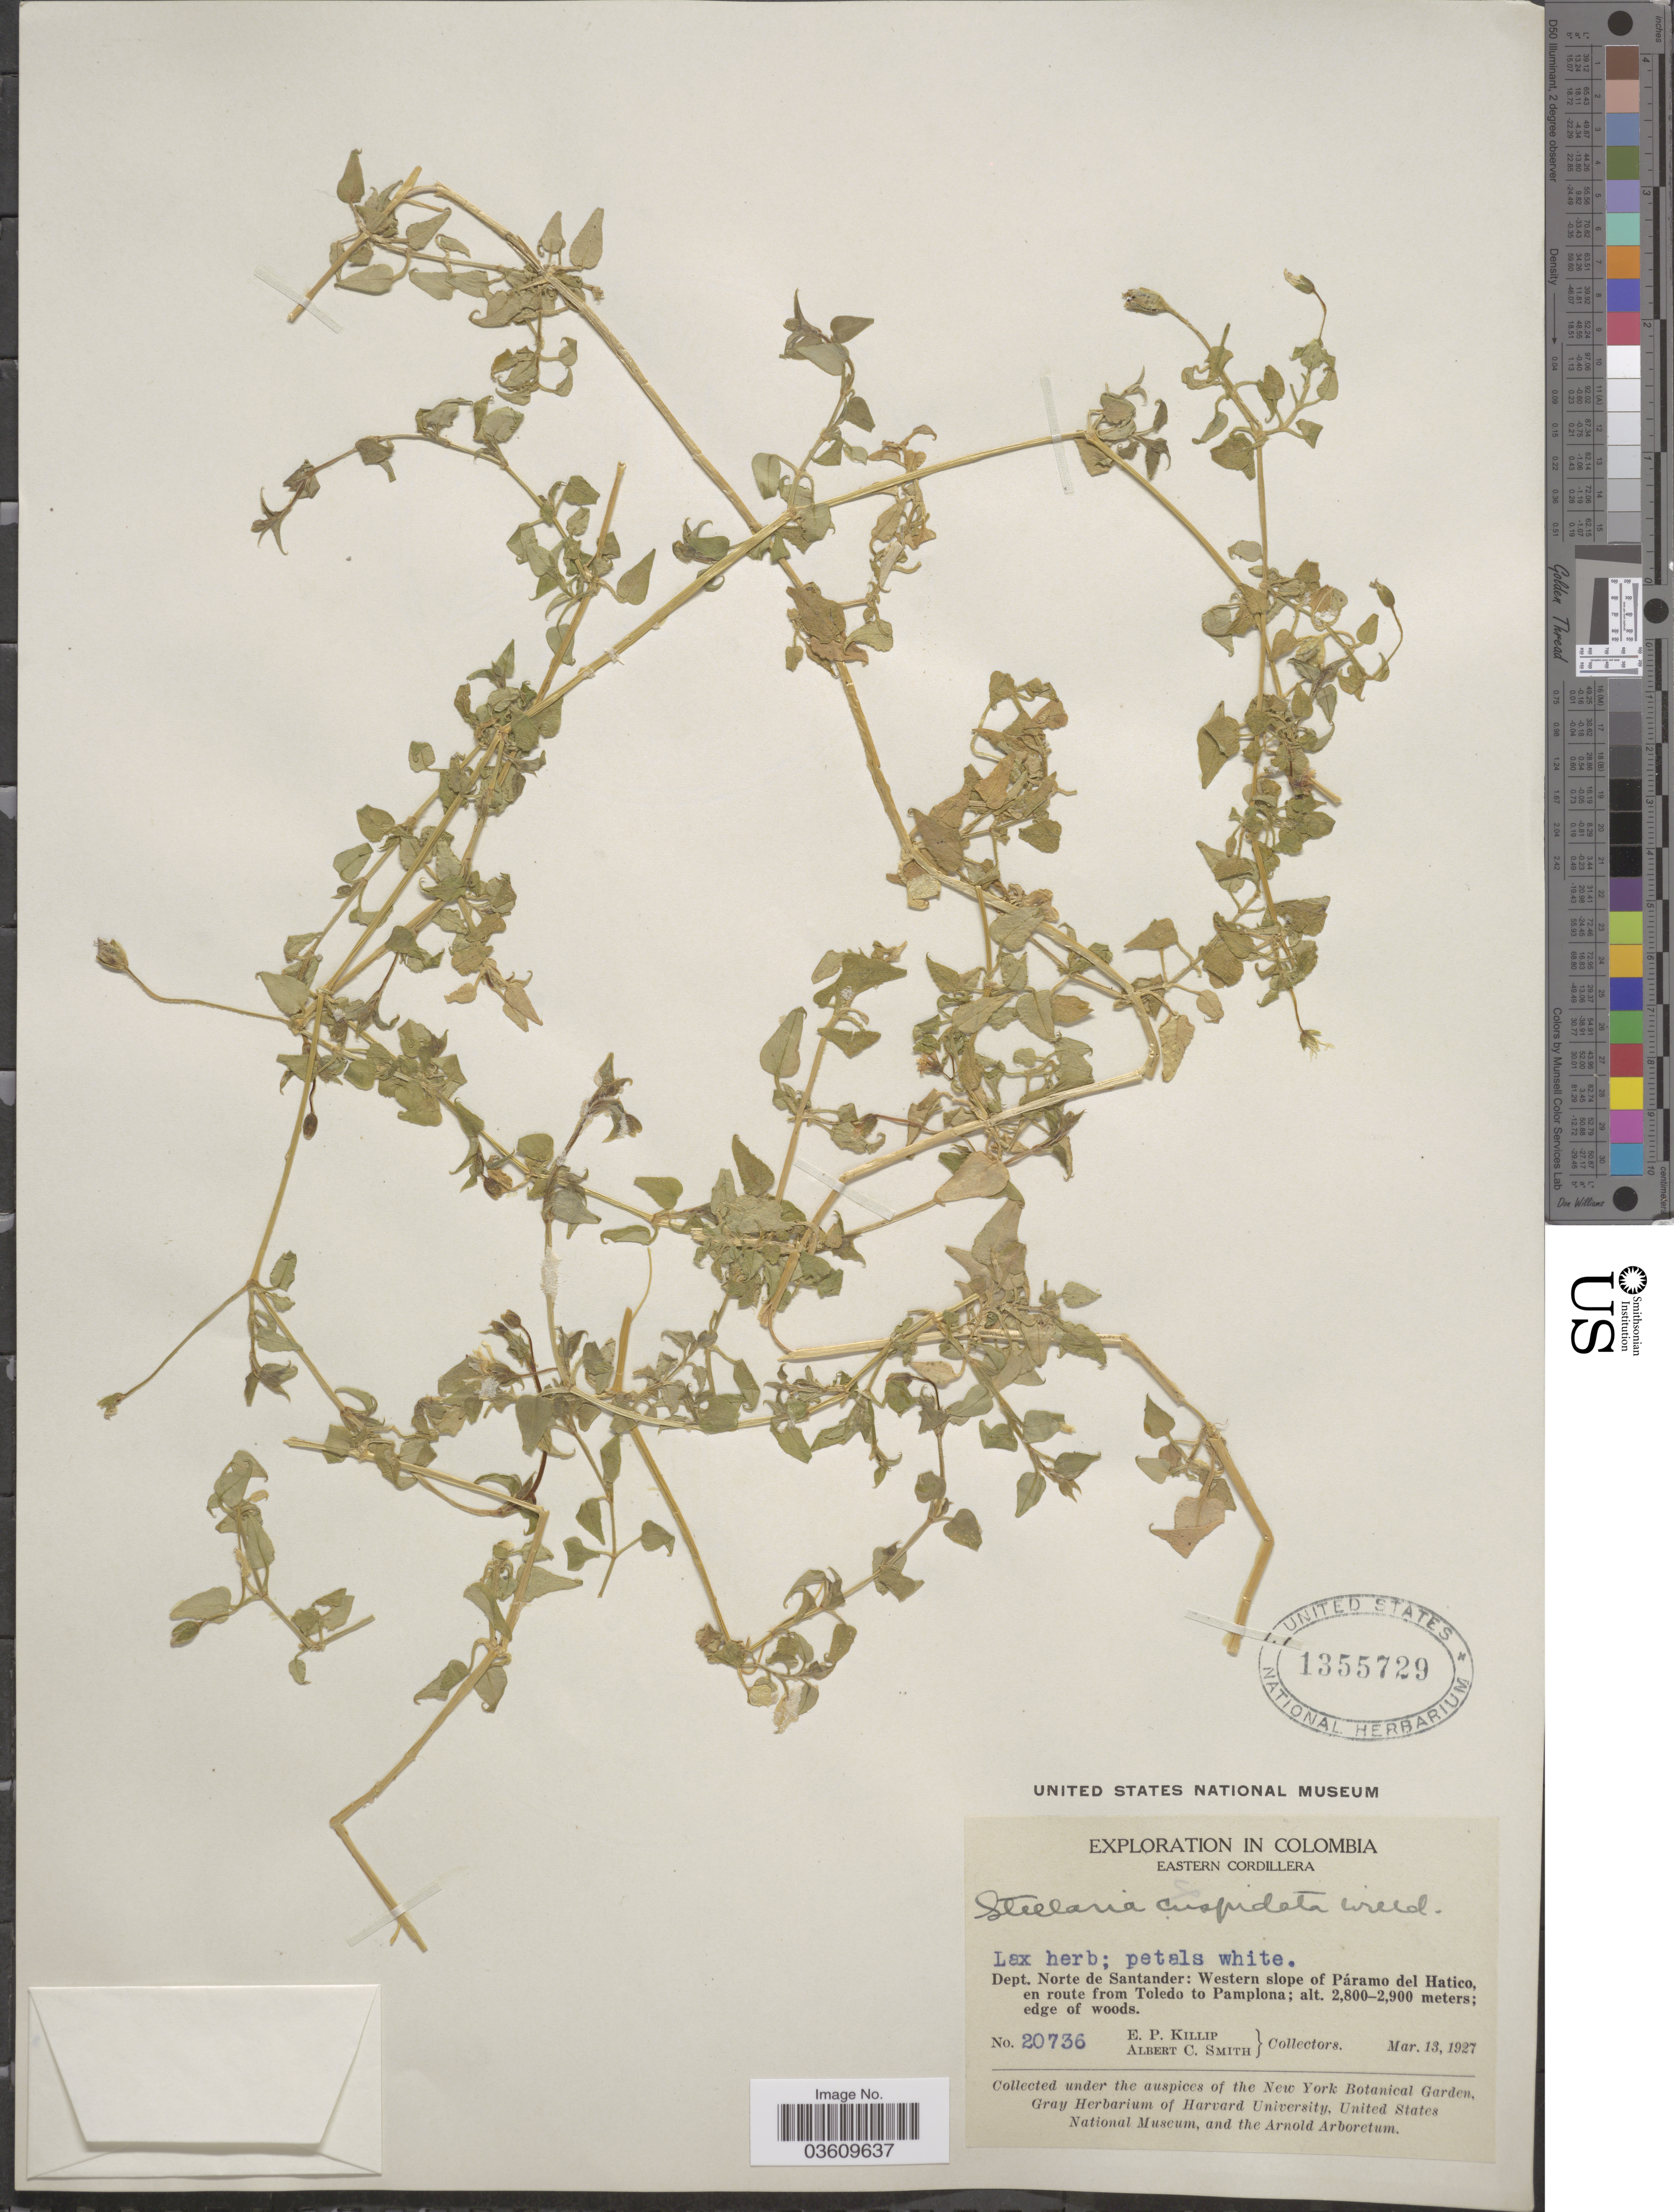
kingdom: Plantae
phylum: Tracheophyta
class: Magnoliopsida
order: Caryophyllales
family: Caryophyllaceae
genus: Stellaria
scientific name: Stellaria cuspidata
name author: Willd. ex Schltdl.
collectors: E. P. Killip & A. C. Smith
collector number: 20736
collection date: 1927-03-13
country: Colombia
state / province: Norte de Santander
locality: Eastern Cordillera. Dept. Norte de Santander: Western slope of Páramo del Hatico, en route from Toledo to Pamplona.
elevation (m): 2800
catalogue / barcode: US 1355729